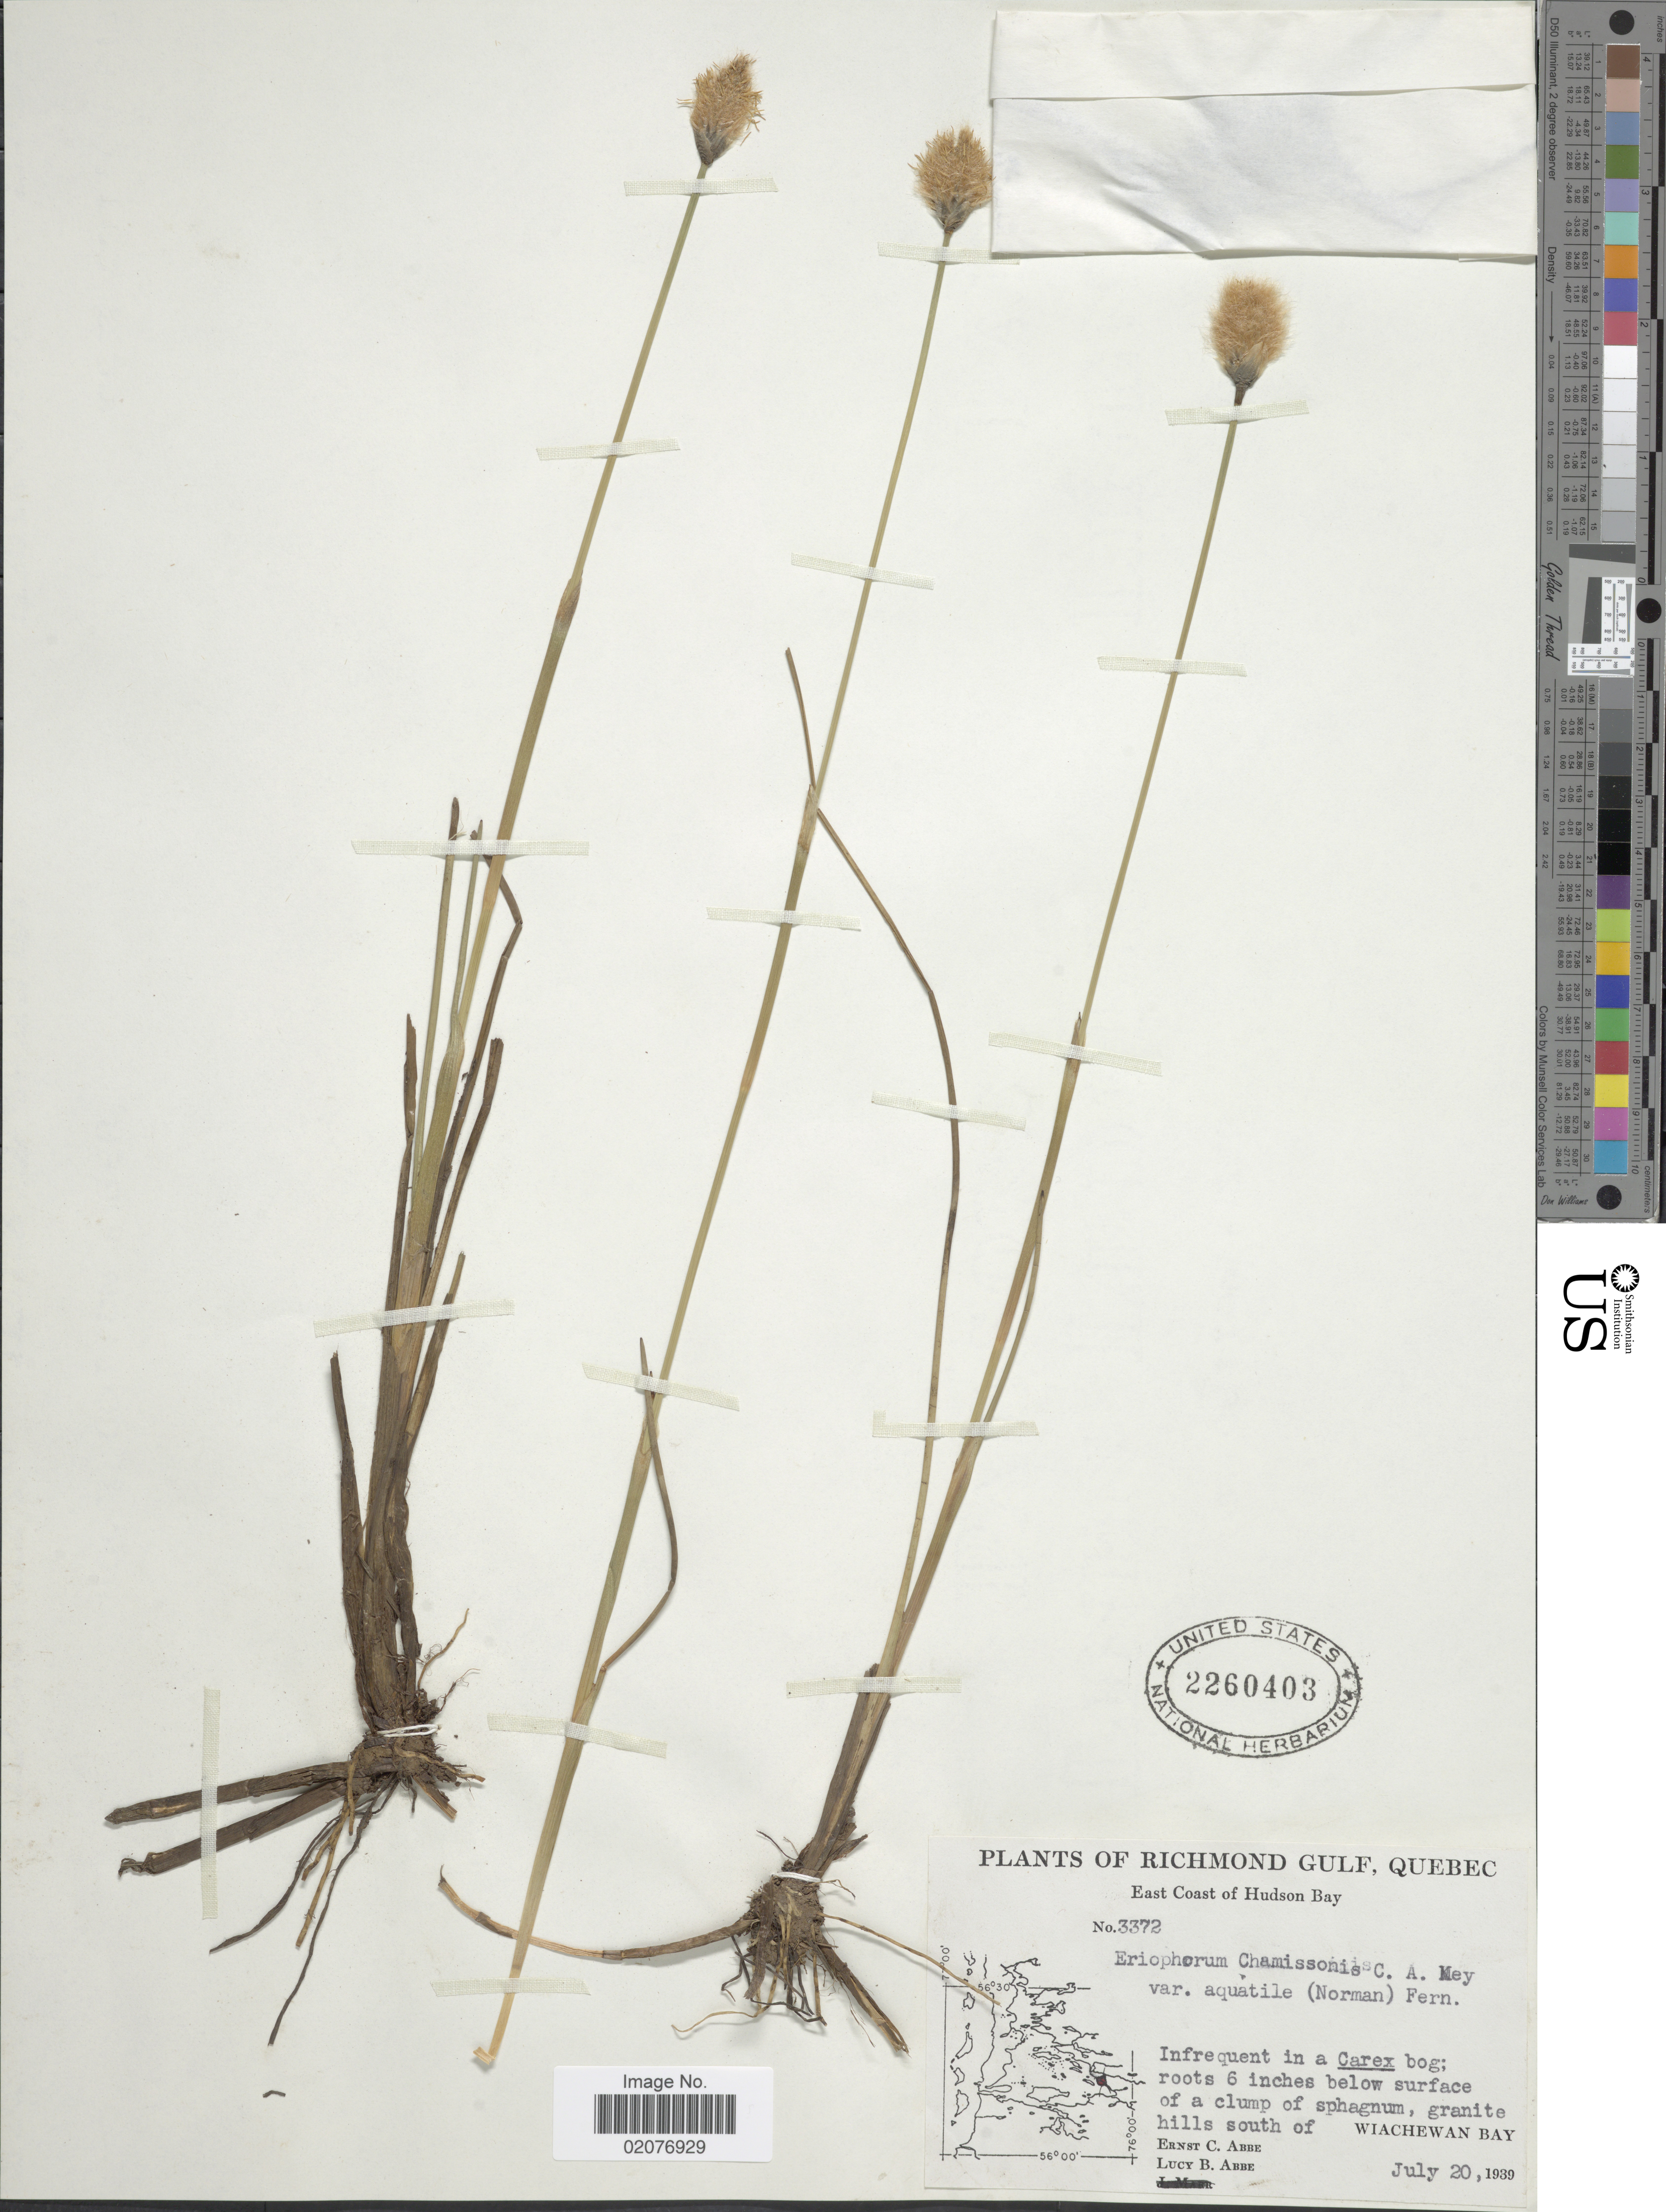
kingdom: Plantae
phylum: Tracheophyta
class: Liliopsida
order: Poales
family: Cyperaceae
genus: Eriophorum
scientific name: Eriophorum chamissonis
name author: C.A. Mey.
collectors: E. C. Abbe & L. B. Abbe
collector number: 3372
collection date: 1939-07-20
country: Canada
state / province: Quebec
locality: Richmond Gulf, East Coast of Hudson Bay, granite hills south of Wiachewan Bay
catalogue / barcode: US 2260403